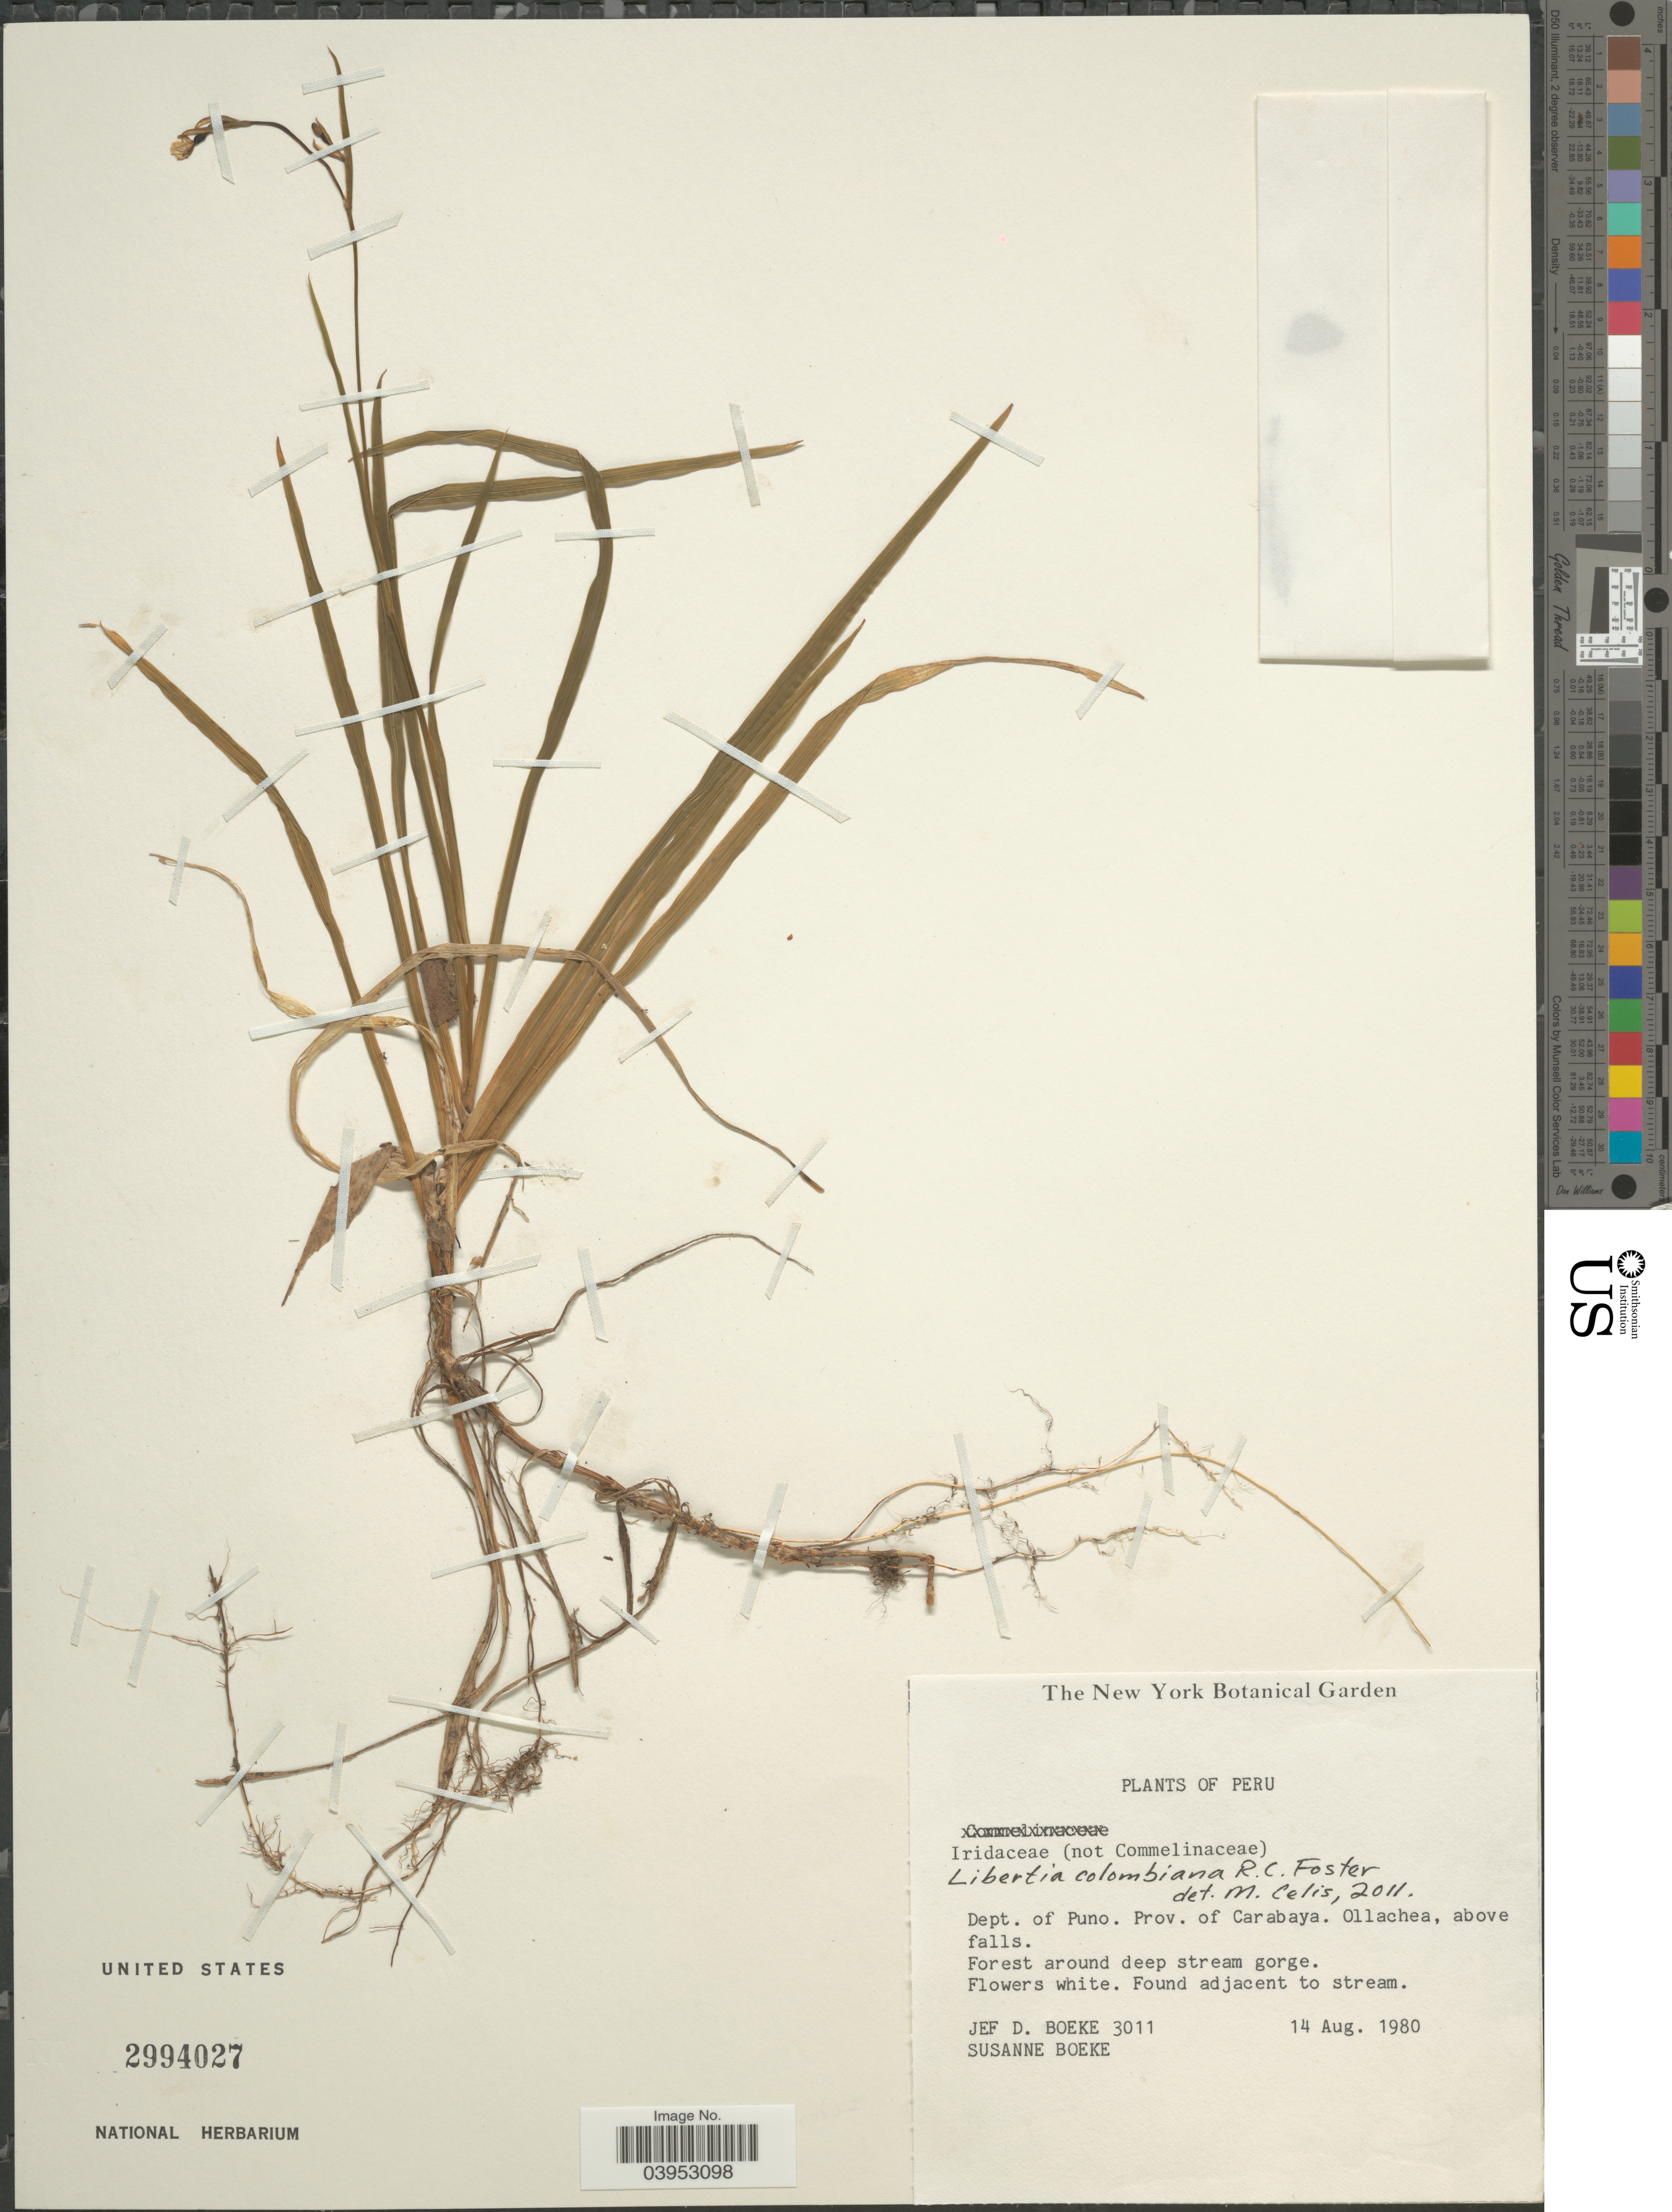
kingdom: Plantae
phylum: Tracheophyta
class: Liliopsida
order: Asparagales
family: Iridaceae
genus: Libertia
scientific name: Libertia colombiana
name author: R.C. Foster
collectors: J. Boeke & S. Boeke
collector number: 3011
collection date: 1980-08-14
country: Peru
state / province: Puno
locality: Dept. of Puno. Prov. of Carabaya. Ollachea, above falls.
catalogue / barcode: US 2994027